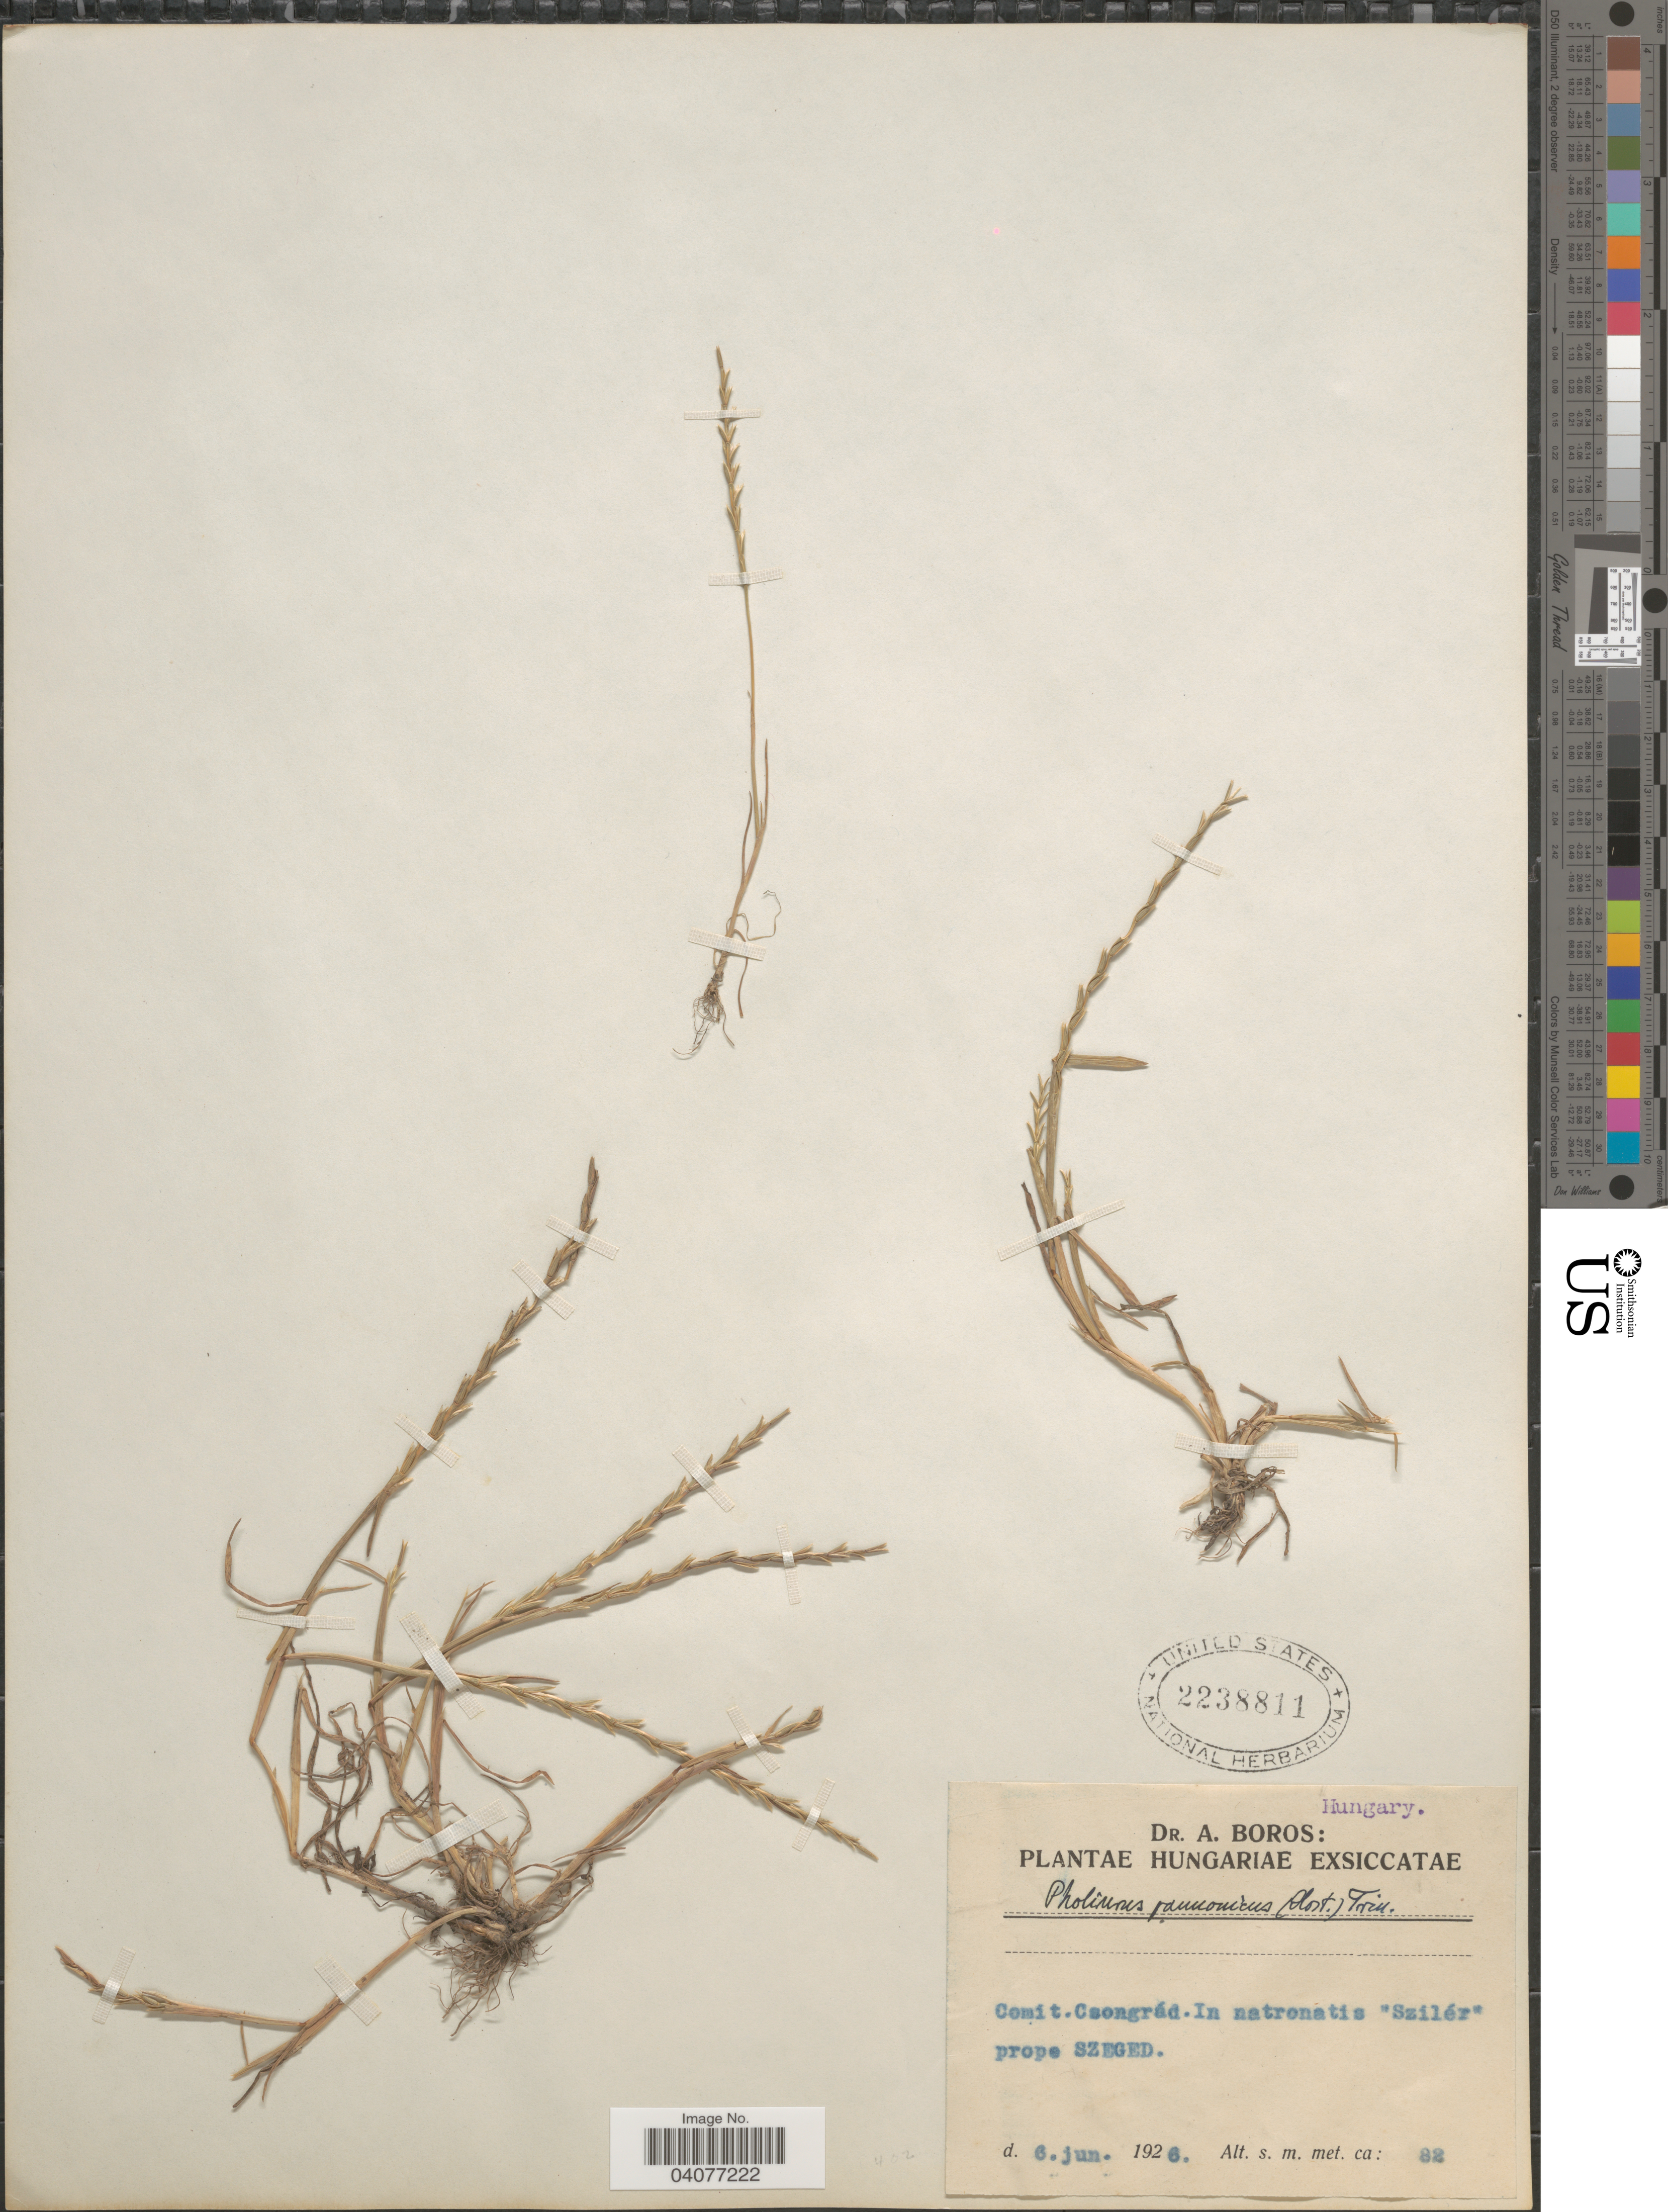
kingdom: Plantae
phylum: Tracheophyta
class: Liliopsida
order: Poales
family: Poaceae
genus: Pholiurus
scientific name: Pholiurus pannonicus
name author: (Host) Trin.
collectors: Á. Boros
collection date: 1926-06-06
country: Hungary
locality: Comit. Csongrád. In natronatis "Sziléz" prope Szeged.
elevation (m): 82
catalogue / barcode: US 2238811